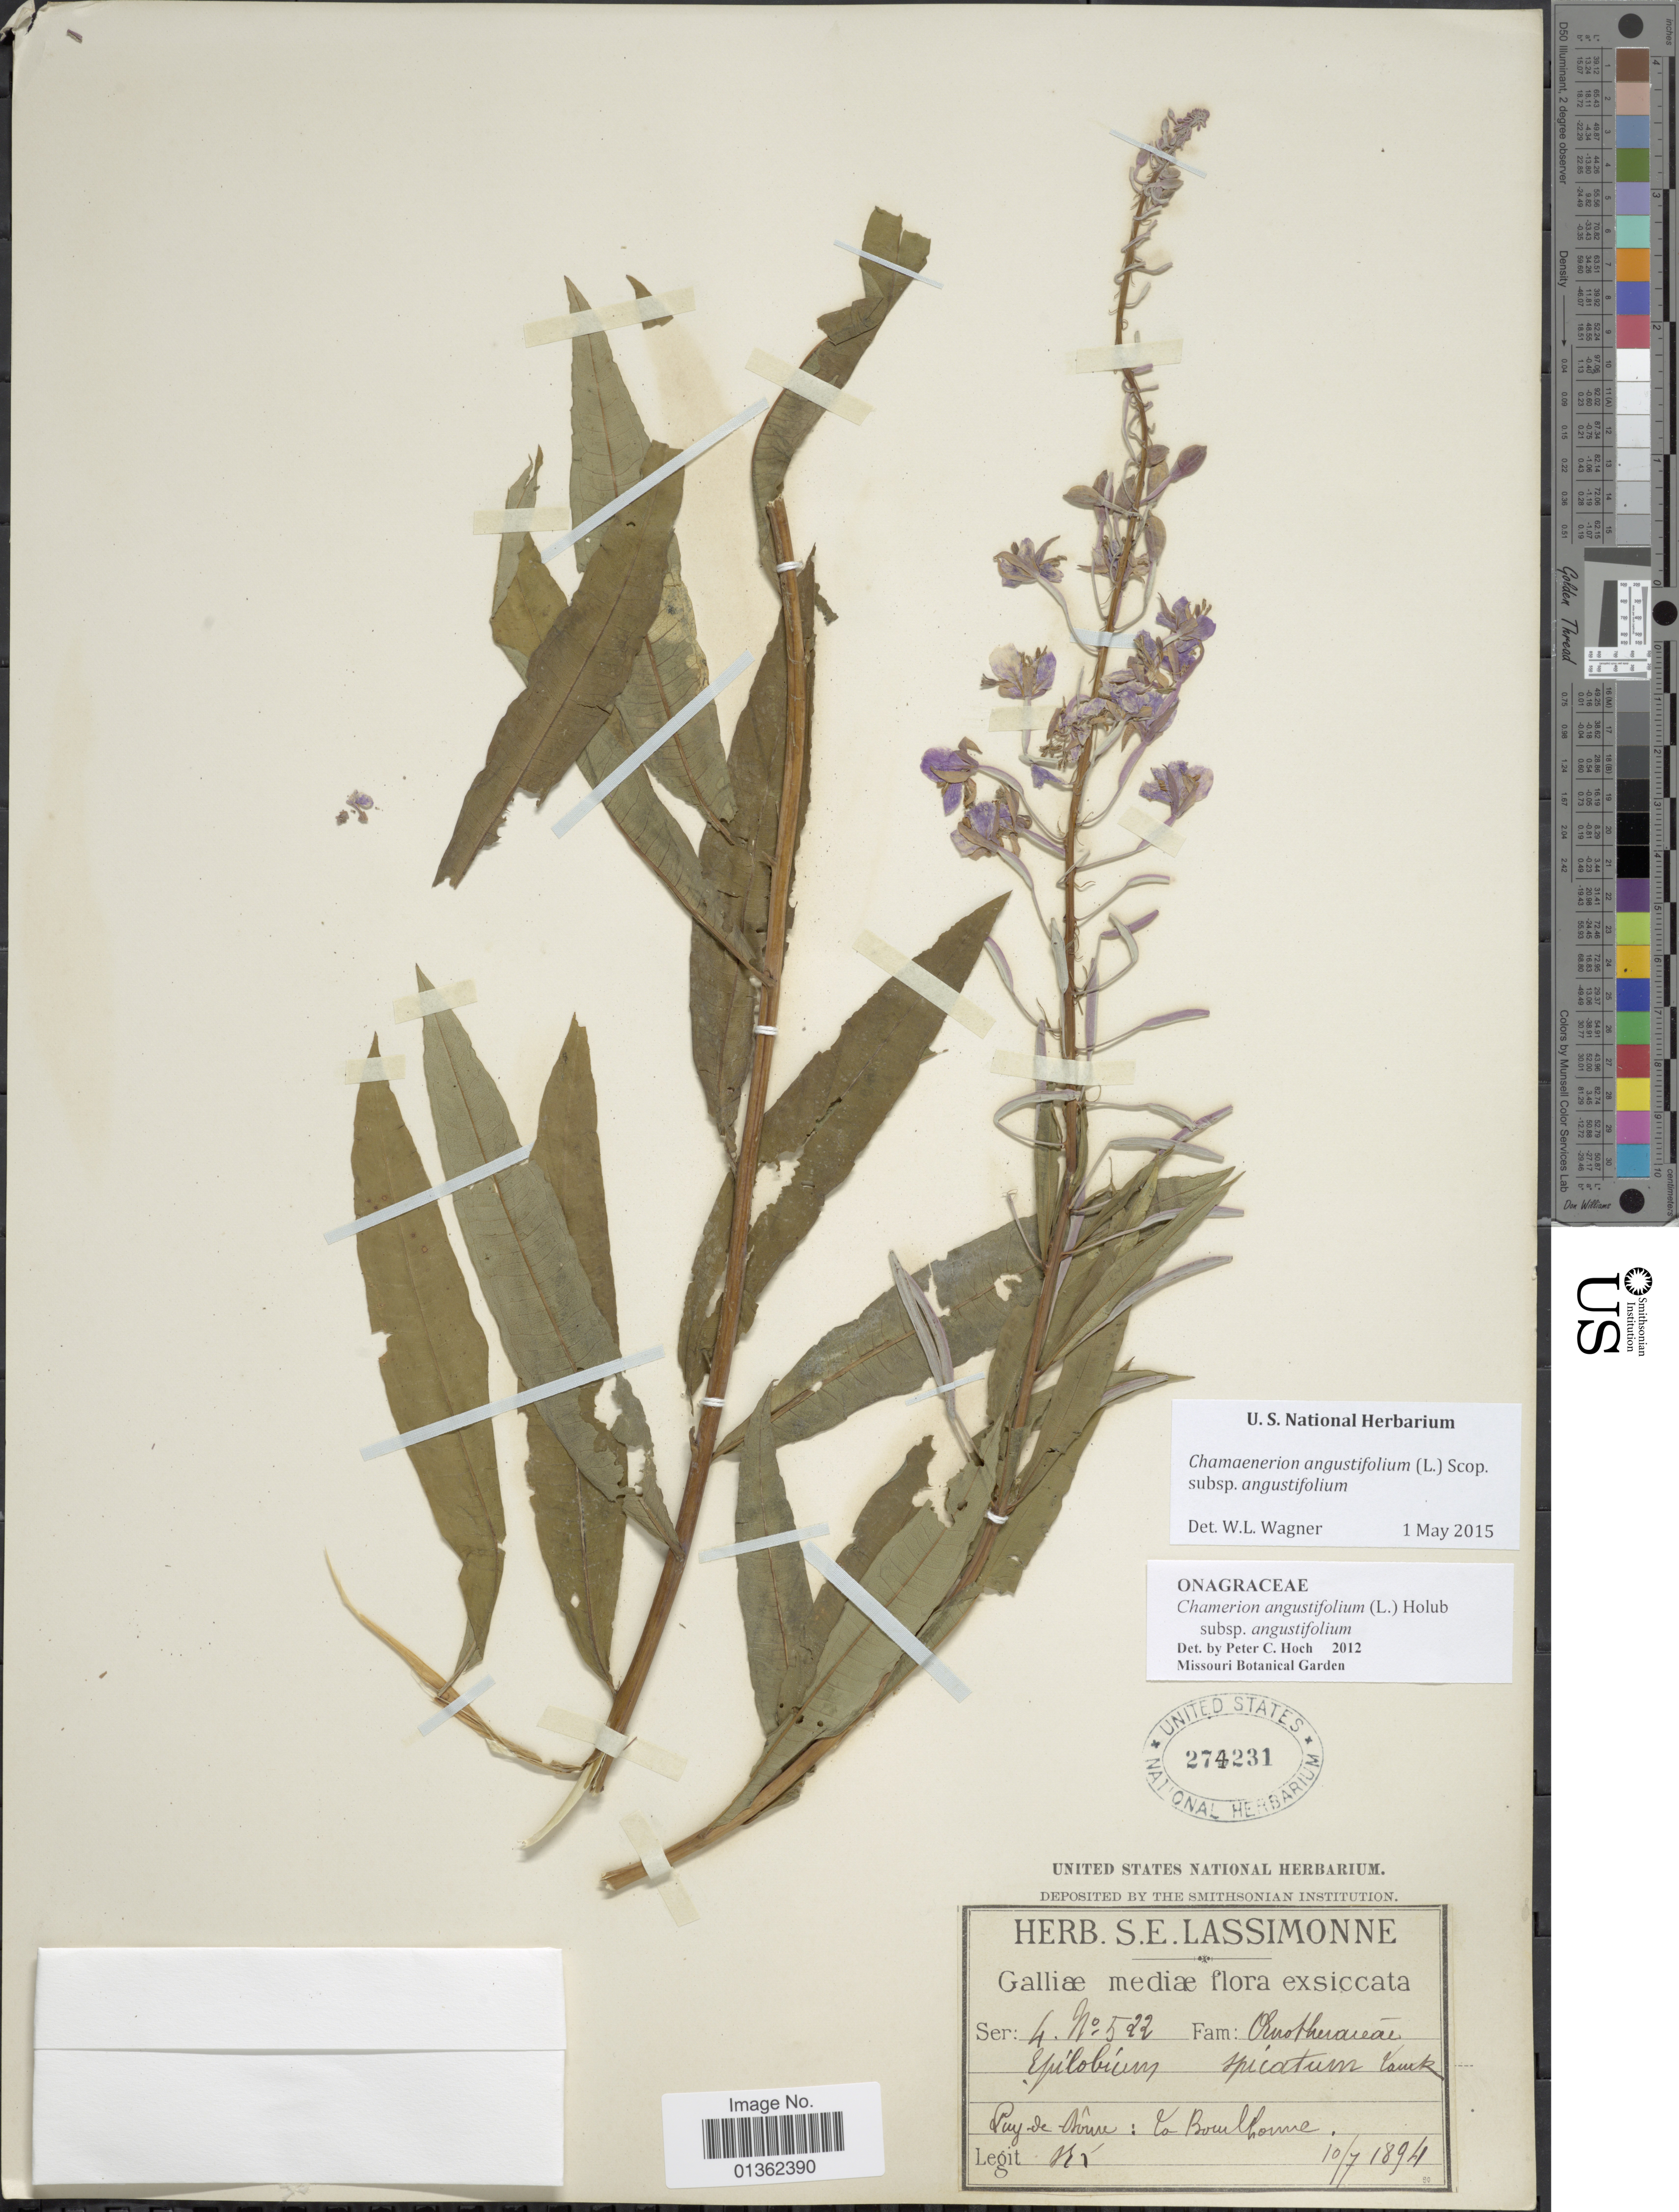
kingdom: Plantae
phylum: Tracheophyta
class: Magnoliopsida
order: Myrtales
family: Onagraceae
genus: Chamaenerion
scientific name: Chamaenerion angustifolium subsp. angustifolium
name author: (L.) Scop.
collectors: S. Lassimonne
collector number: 522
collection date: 1894-07-10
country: France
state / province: Auvergne-Rhône-Alpes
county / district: Puy-de-Dôme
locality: Puy-de-Dôme: La Bourlhonne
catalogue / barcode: US 274231